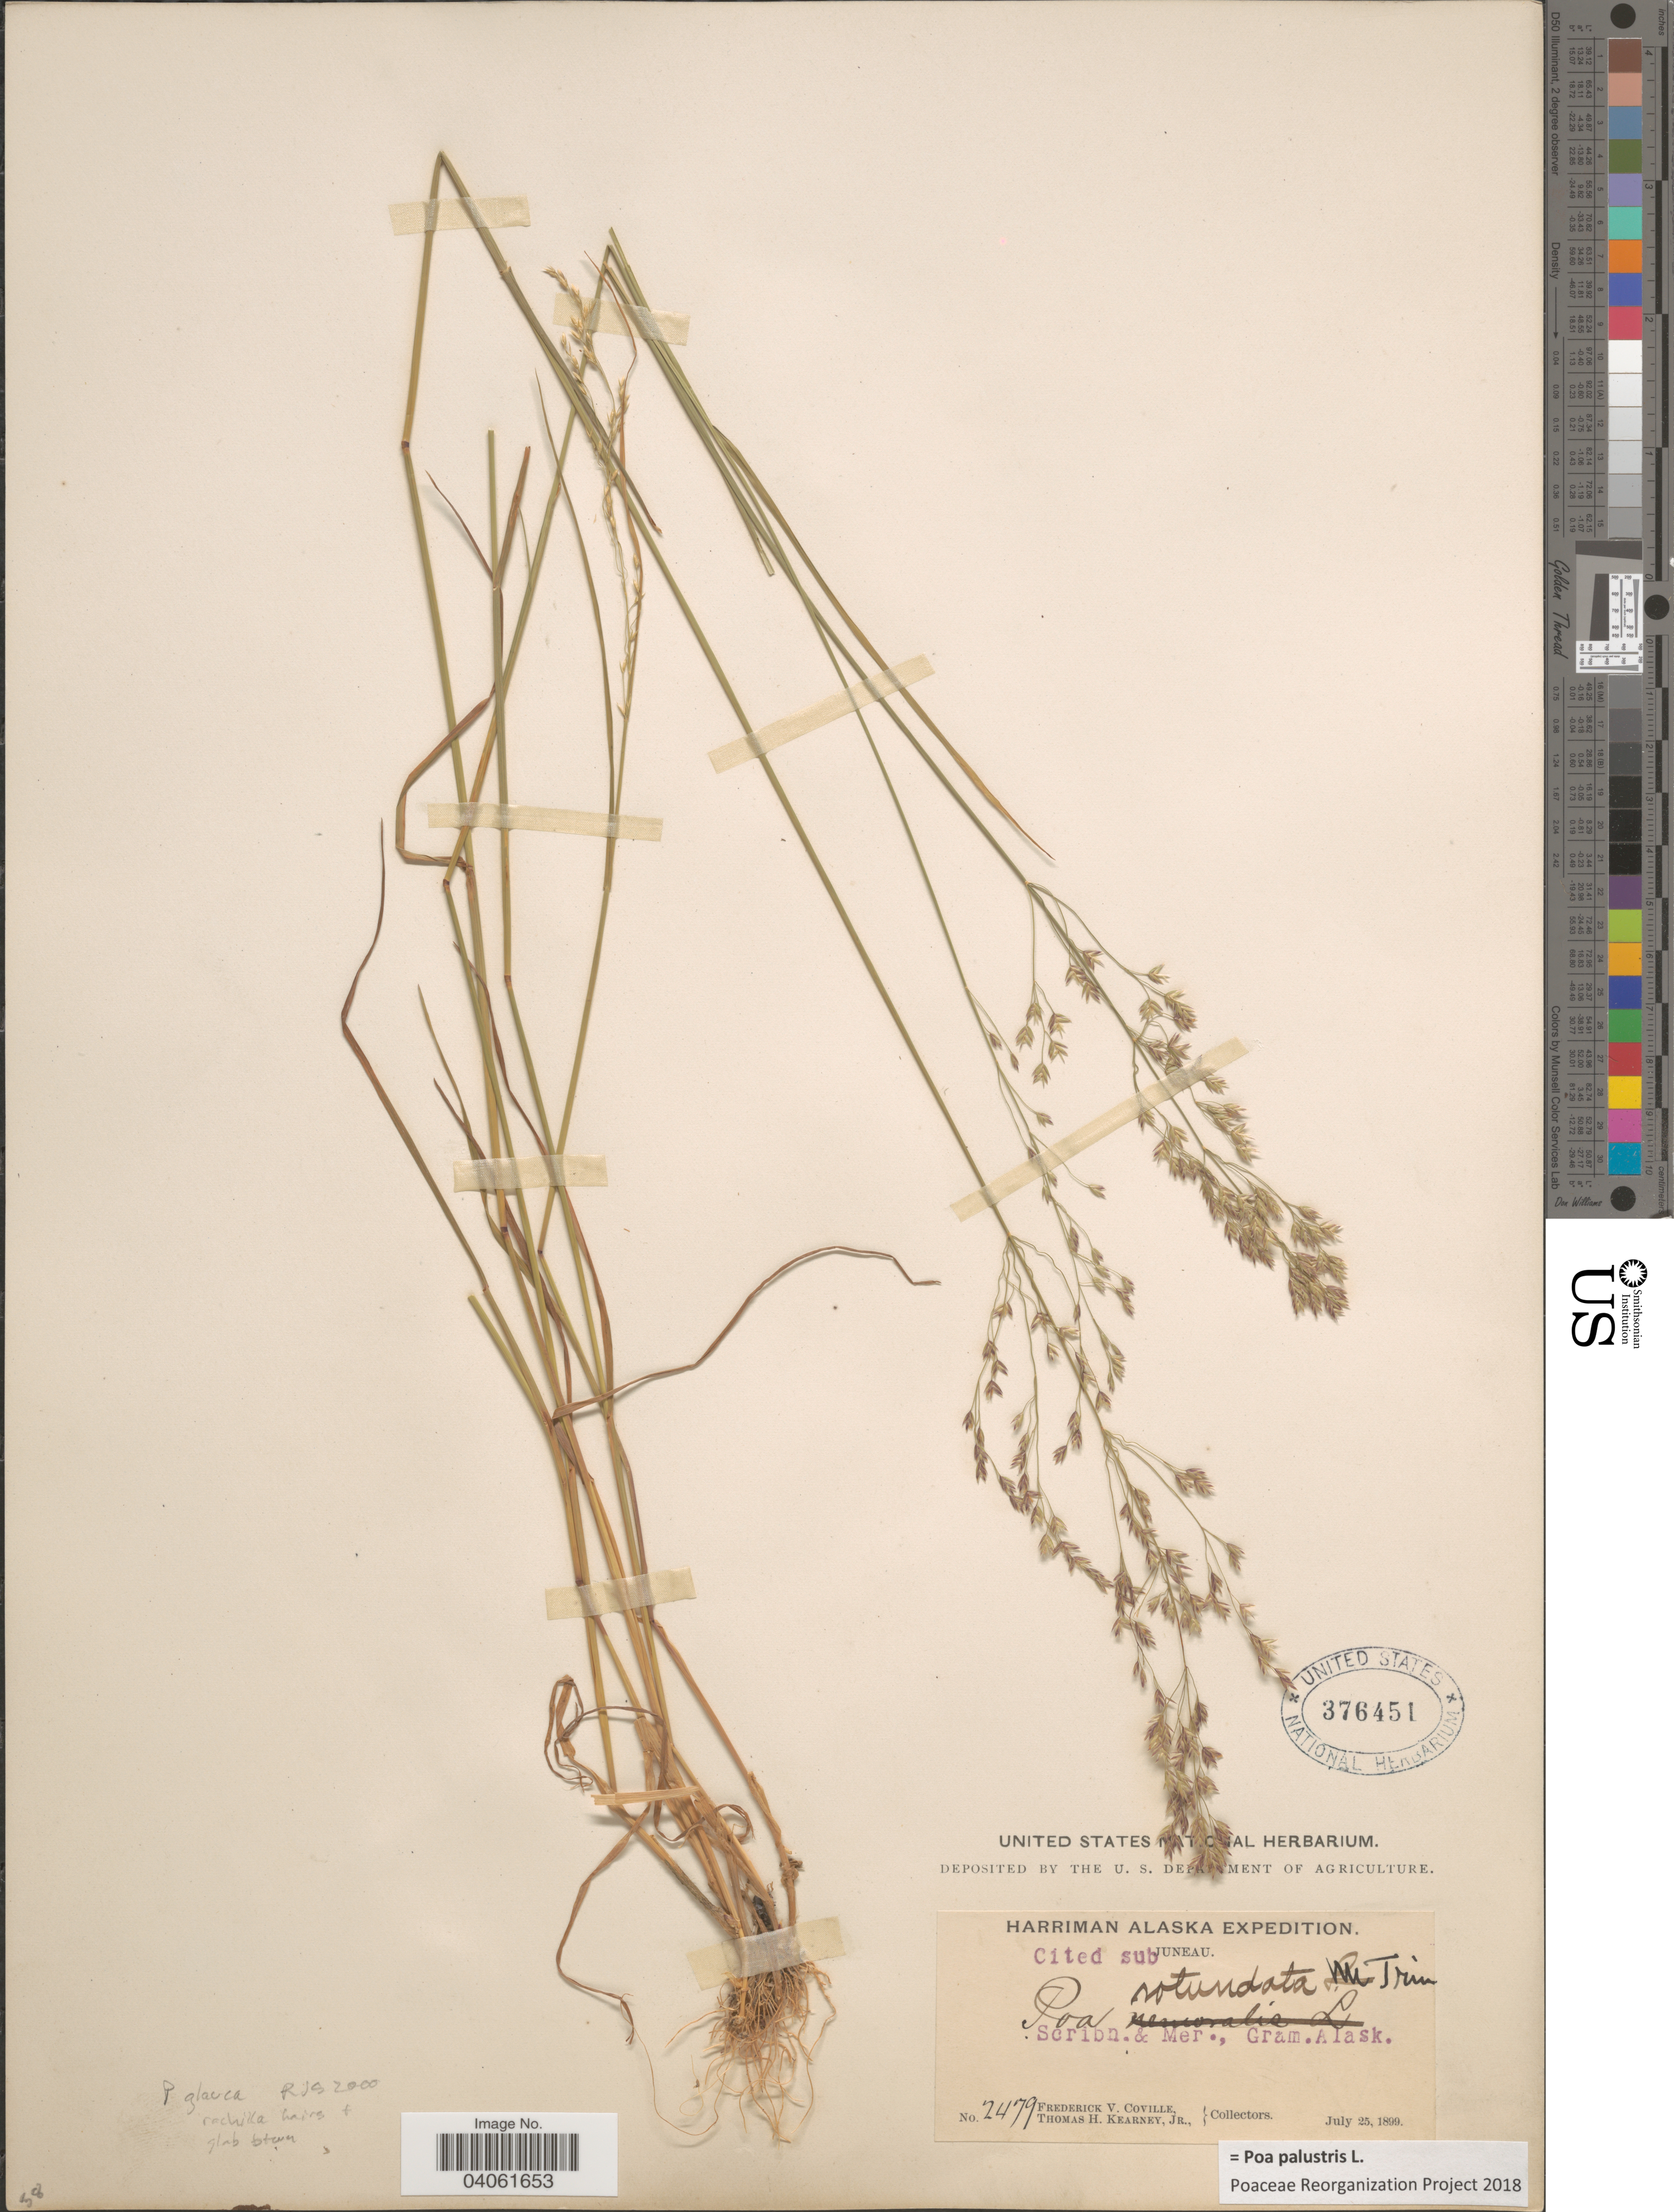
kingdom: Plantae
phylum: Tracheophyta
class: Liliopsida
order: Poales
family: Poaceae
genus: Poa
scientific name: Poa palustris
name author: L.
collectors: F. V. Coville & T. H. Kearney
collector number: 2479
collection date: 1899-07-25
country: United States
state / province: Alaska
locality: Juneau.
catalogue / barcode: US 376451